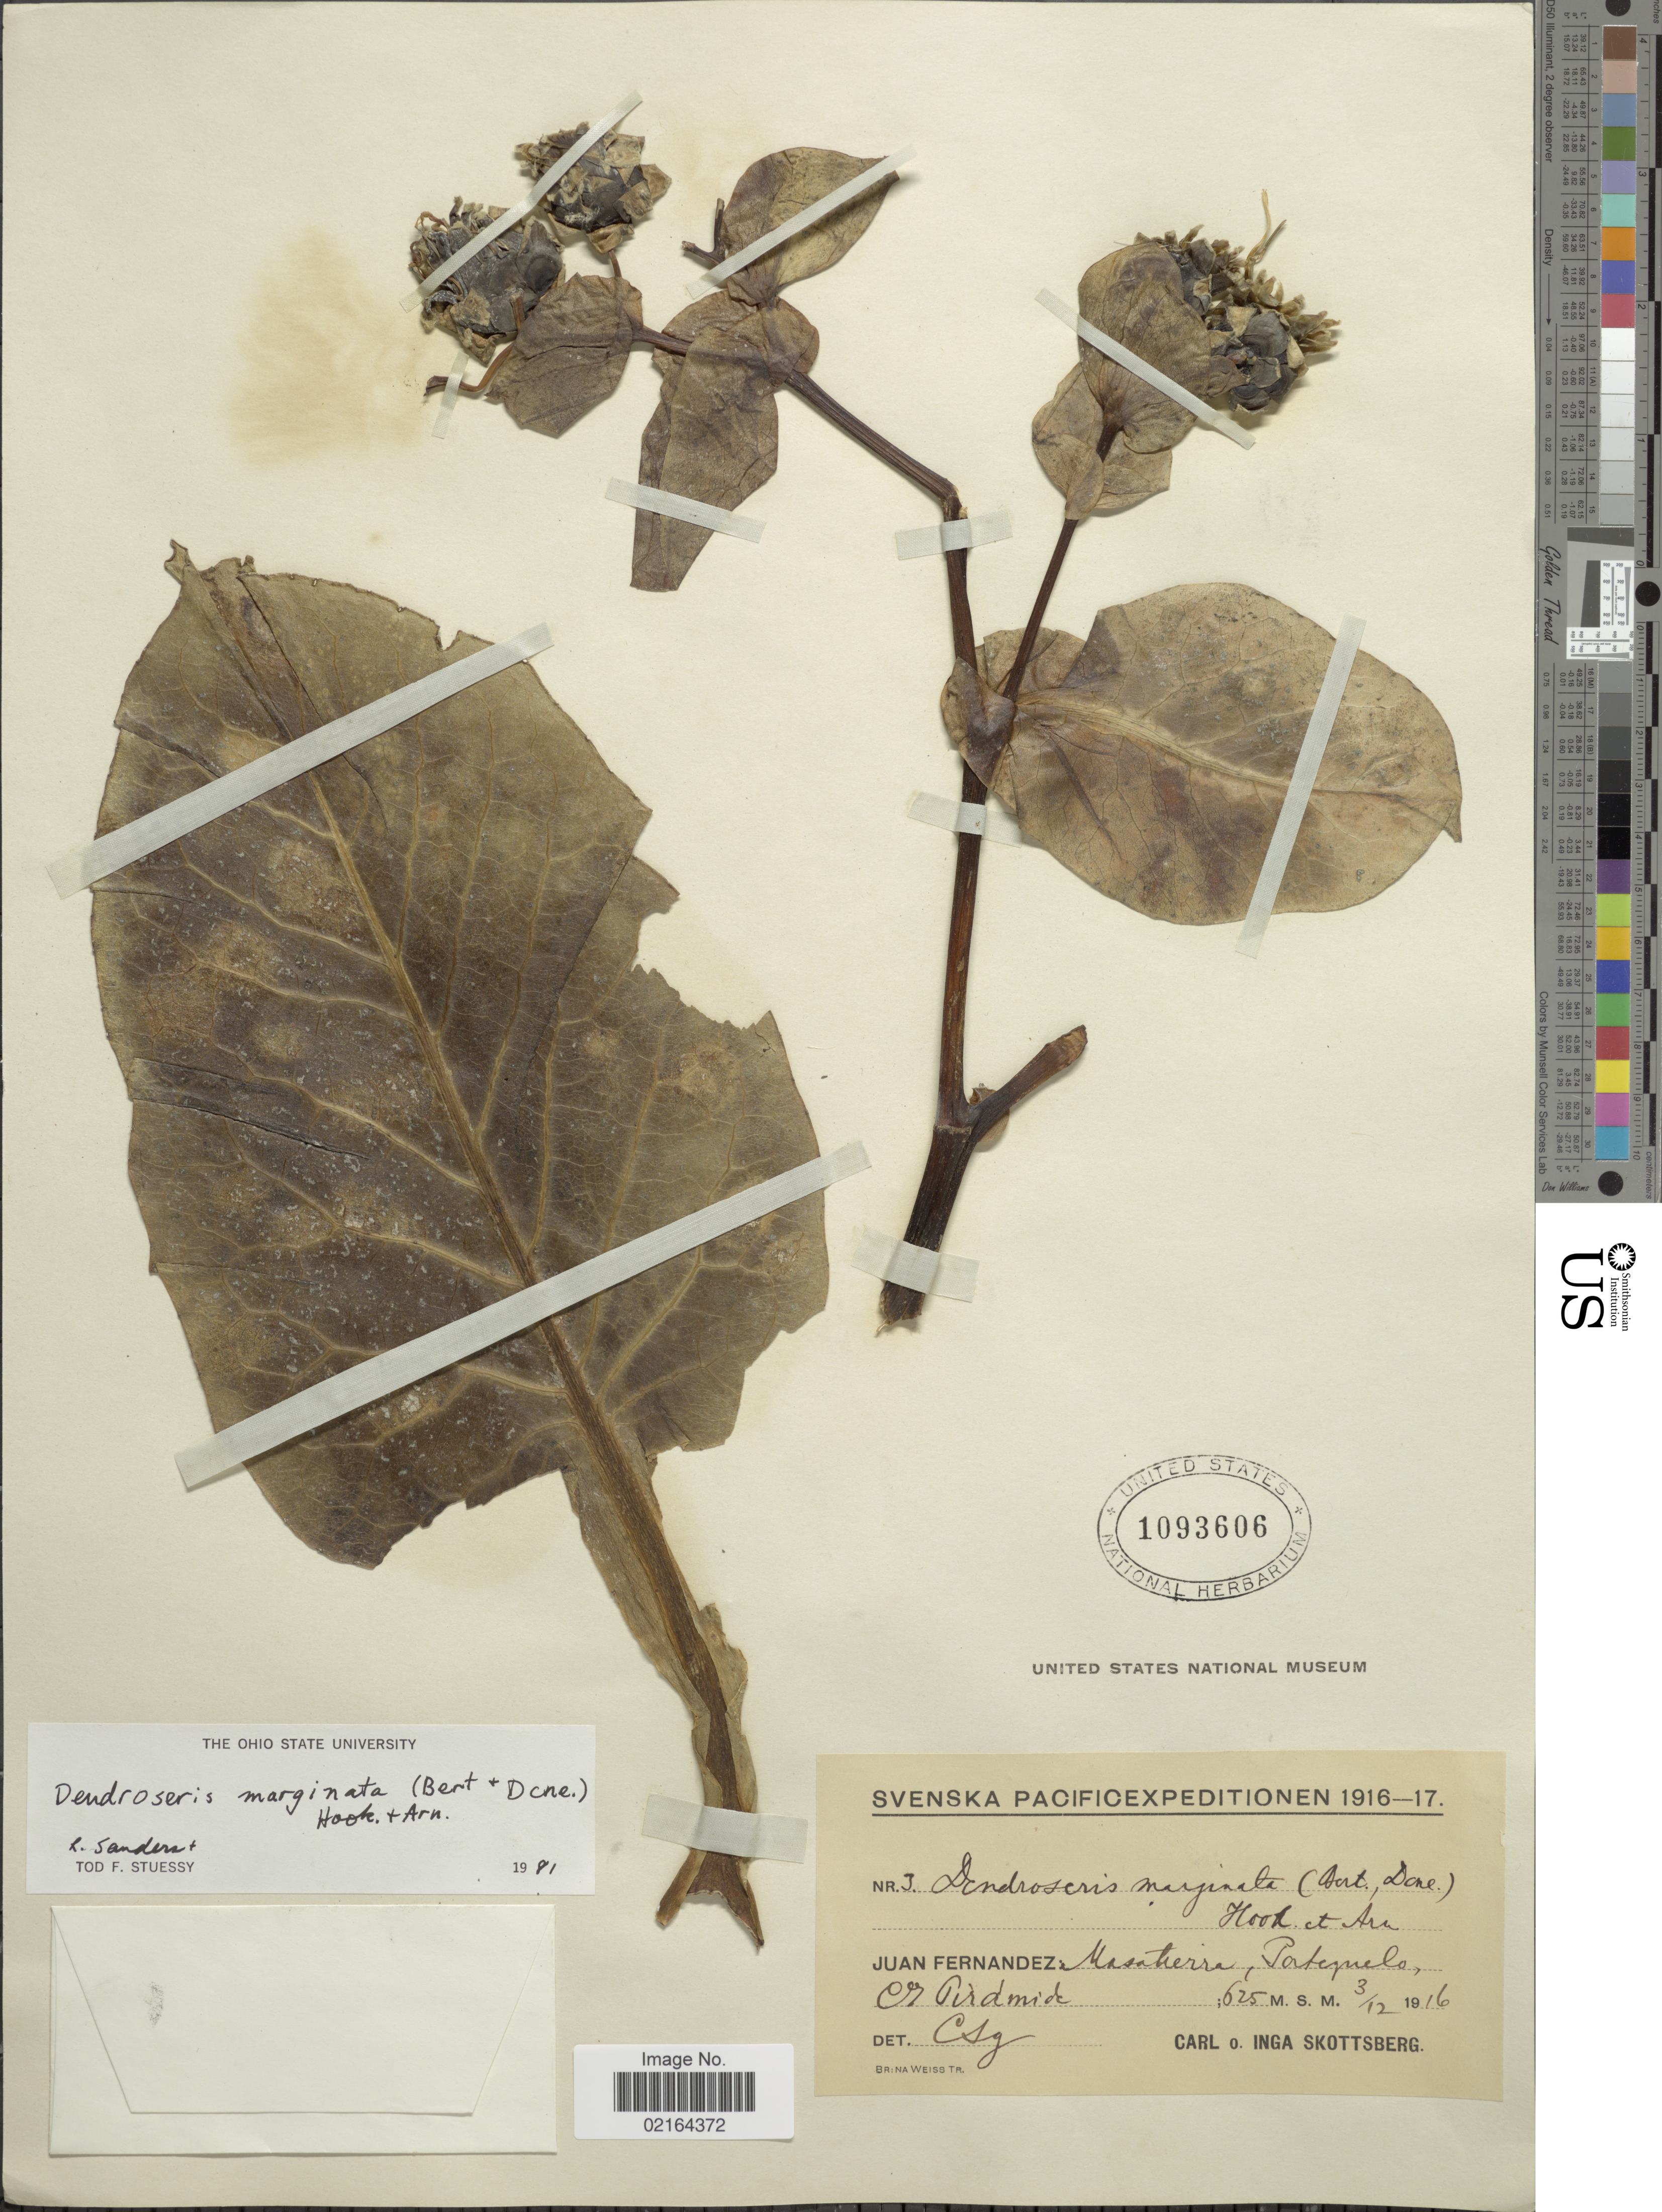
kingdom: Plantae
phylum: Tracheophyta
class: Magnoliopsida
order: Asterales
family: Asteraceae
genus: Sonchus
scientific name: Sonchus marginatus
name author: (Bertero ex Decne.) S.C. Kim & Mejías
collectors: C. Skottsberg & I. Skottsberg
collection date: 1916-12-03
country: Chile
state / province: Valparaíso (V)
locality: Svenska Pacific, Juan Fernandez, Masatierra, Portezuelo El Piramide.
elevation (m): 625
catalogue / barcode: US 1093606